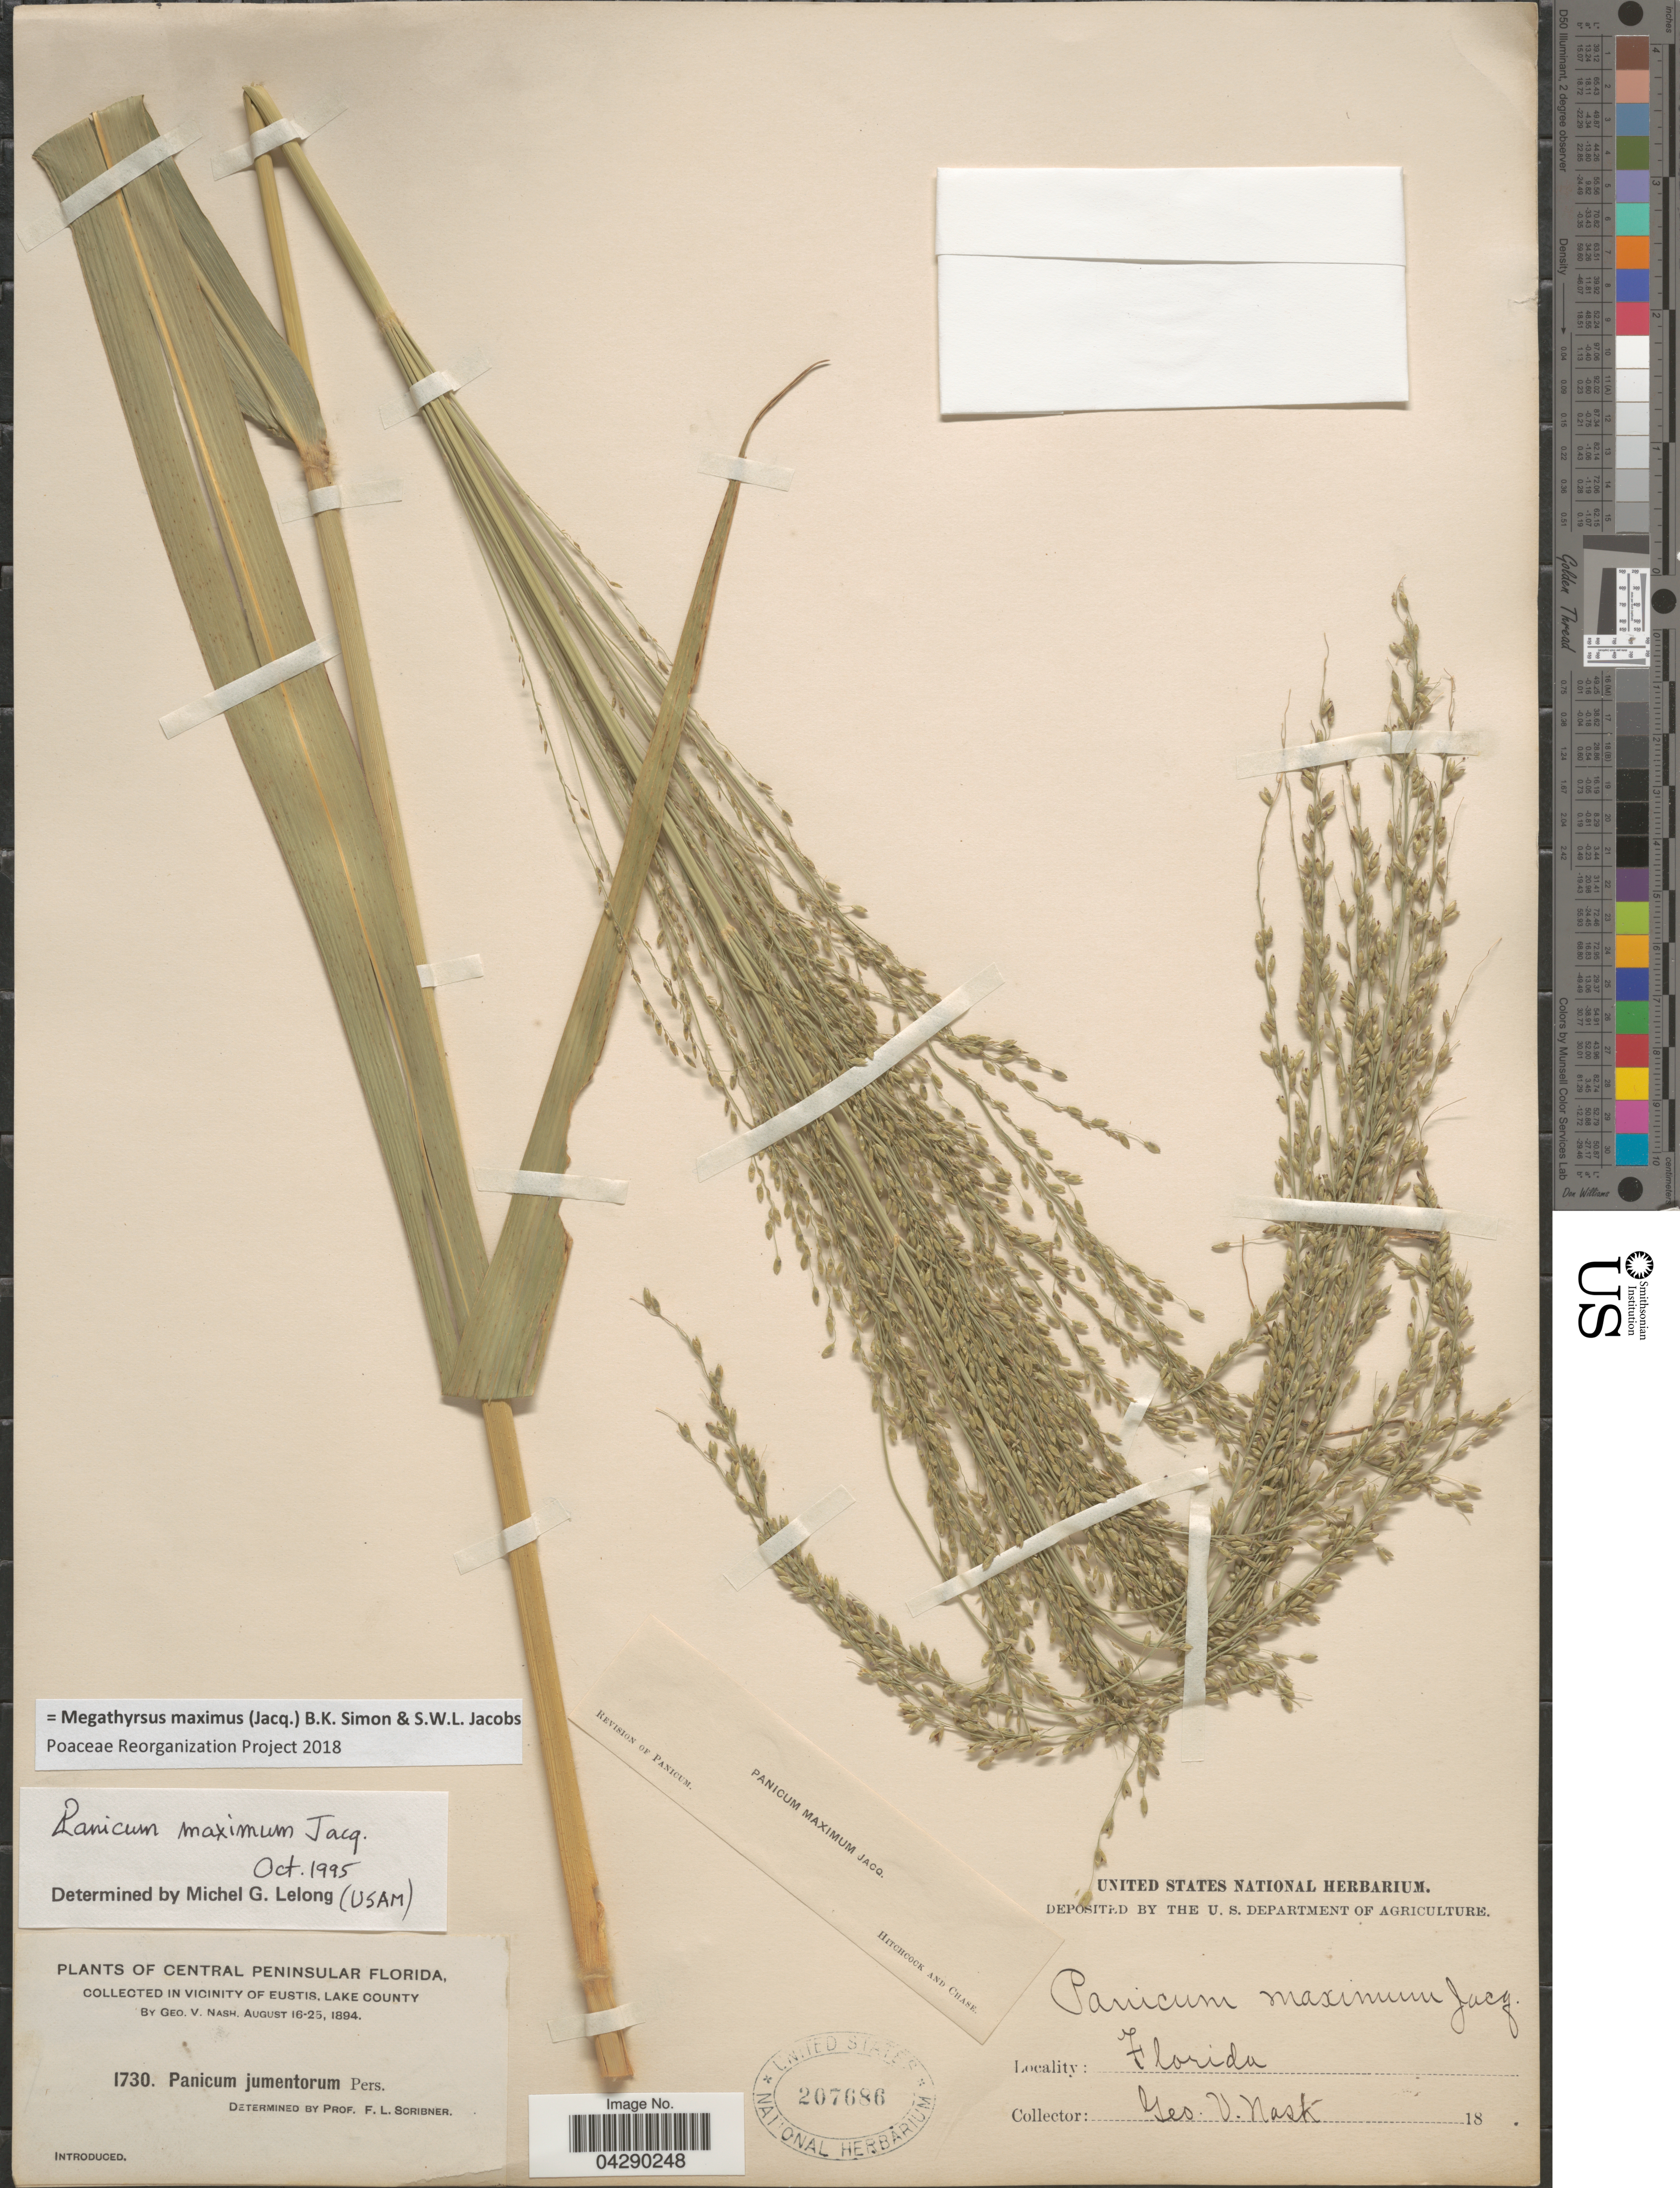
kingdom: Plantae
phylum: Tracheophyta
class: Liliopsida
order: Poales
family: Poaceae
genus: Megathyrsus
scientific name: Megathyrsus maximus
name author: (Jacq.) B.K. Simon & S.W.L. Jacobs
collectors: G. V. Nash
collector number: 1730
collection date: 1894-08-16/1894-08-25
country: United States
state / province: Florida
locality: Central Peninsular Florida, in vicinity of Eustis, Lake County.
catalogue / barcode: US 207686